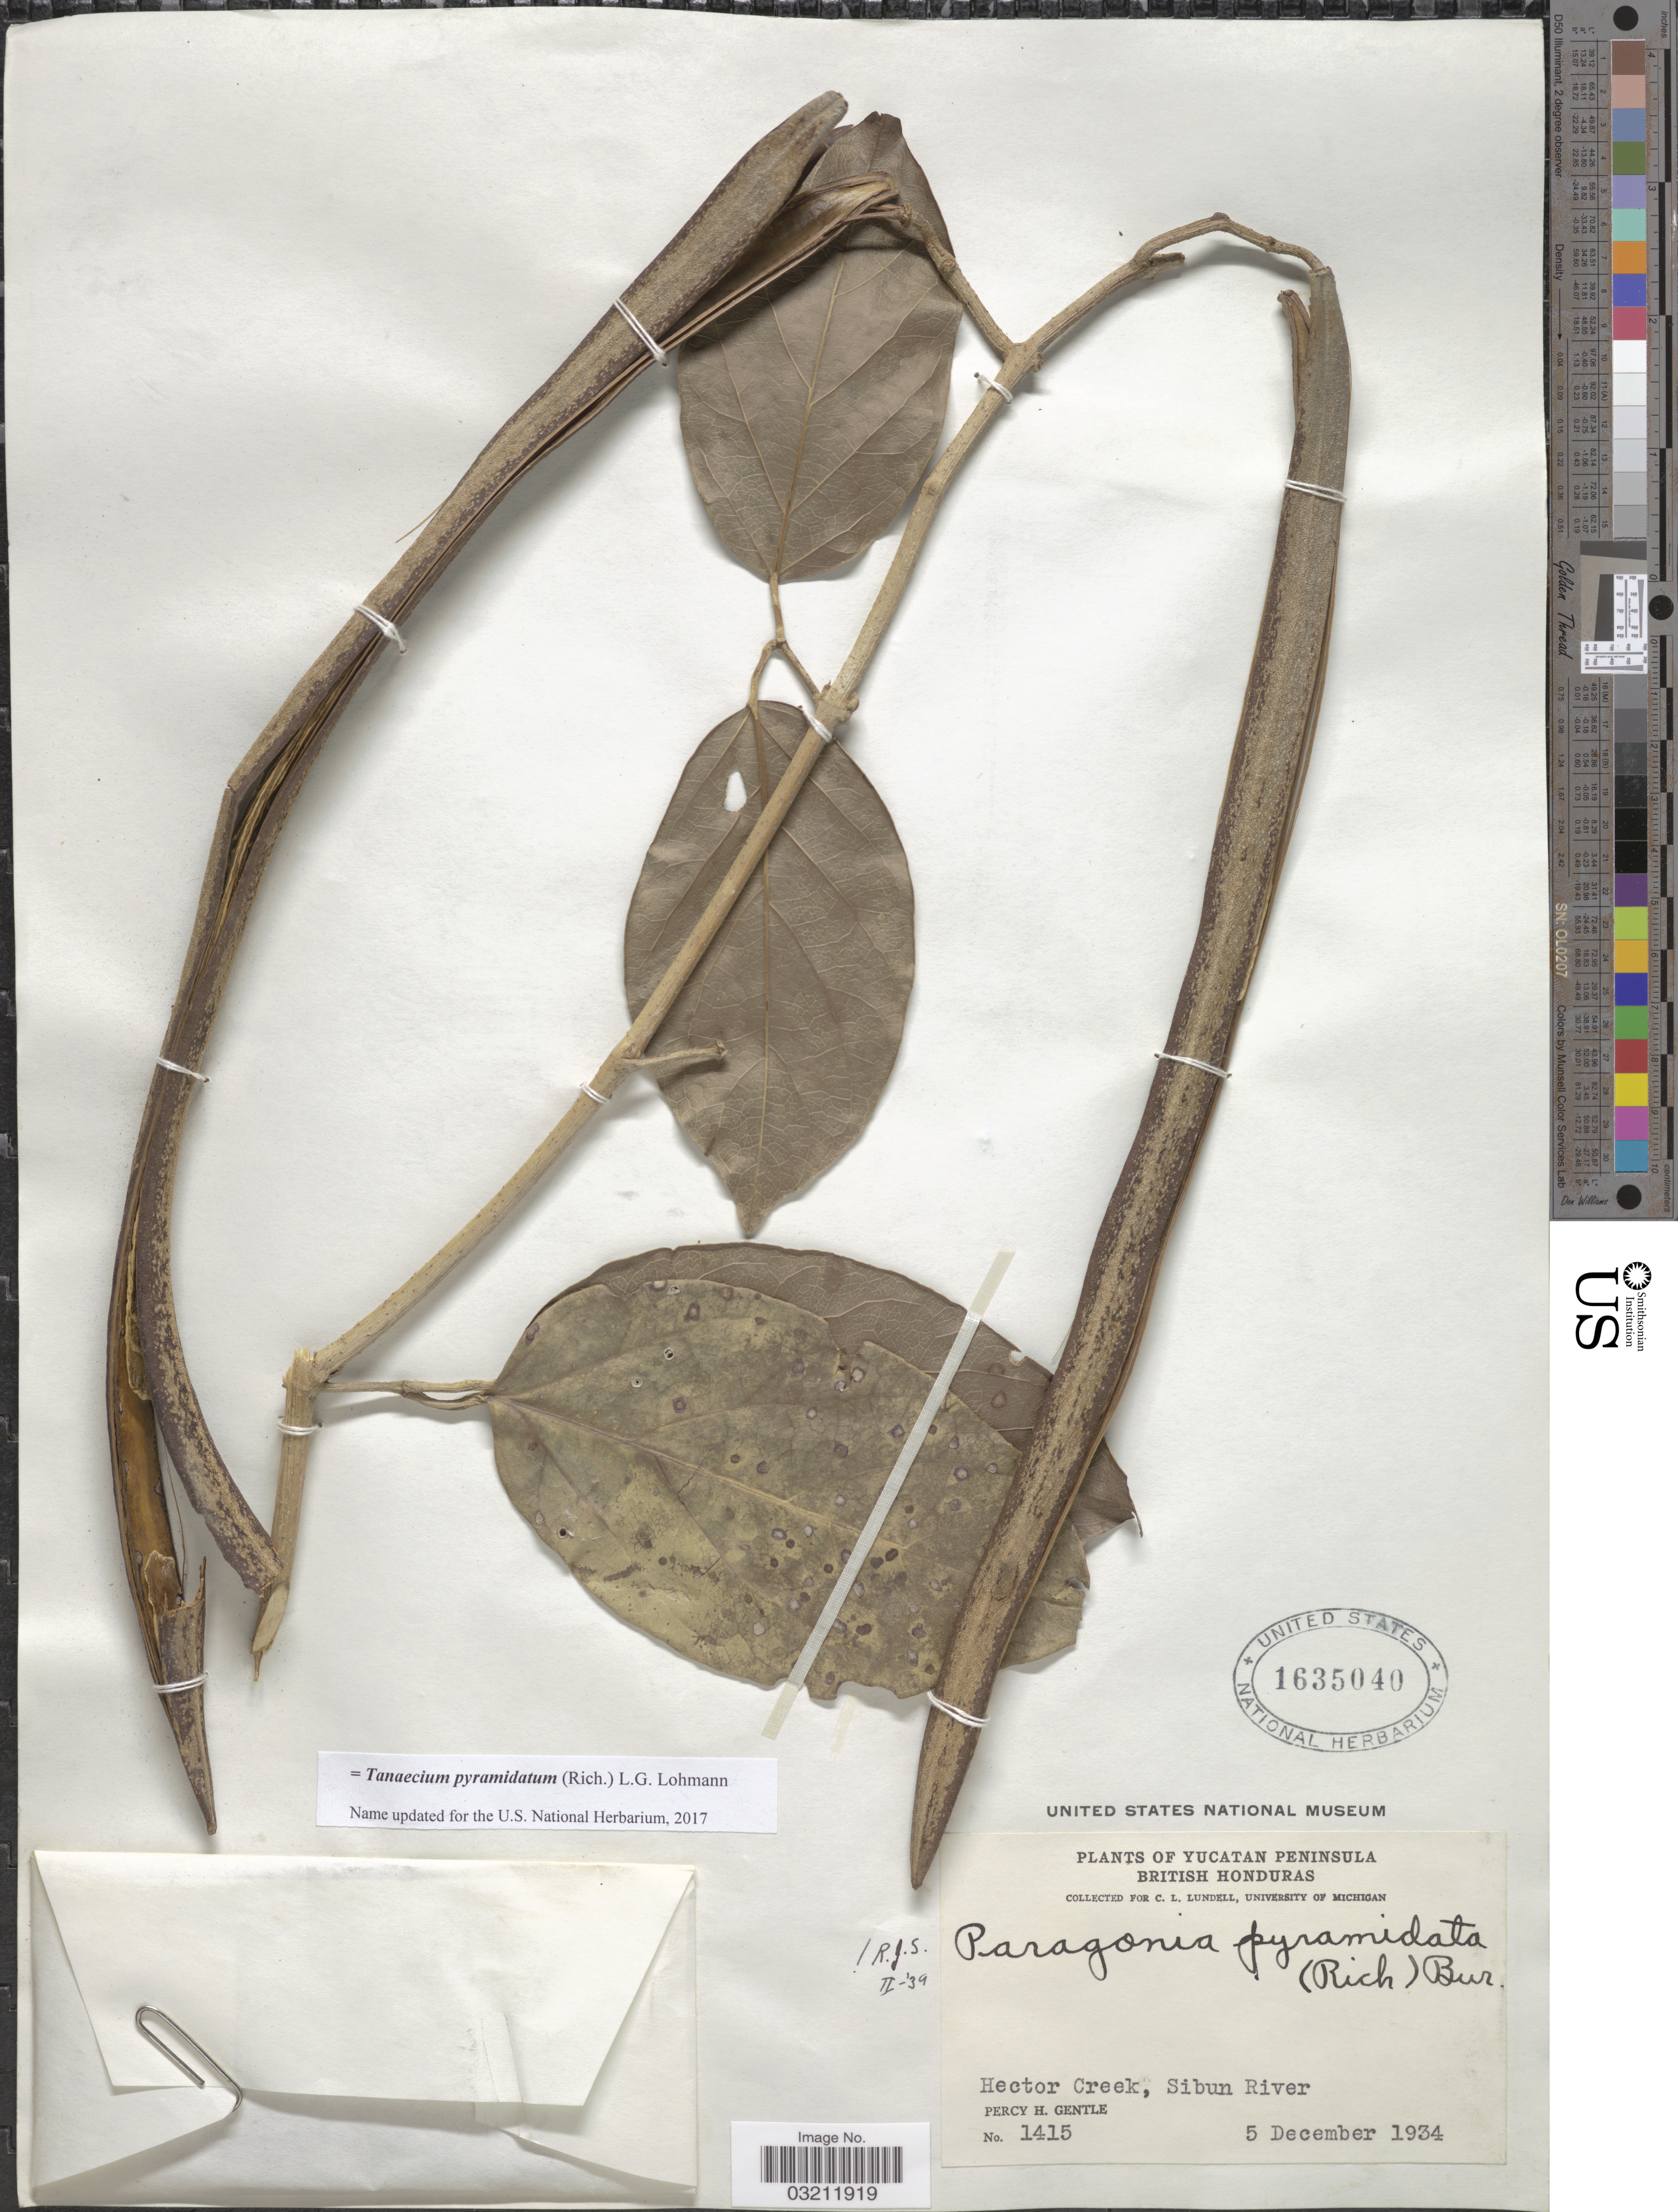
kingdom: Plantae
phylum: Tracheophyta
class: Magnoliopsida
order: Lamiales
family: Bignoniaceae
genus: Tanaecium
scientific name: Tanaecium pyramidatum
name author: (Rich.) L.G. Lohmann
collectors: P. H. Gentle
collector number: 1415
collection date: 1934-12-05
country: Belize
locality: Yucatan Peninsula, British Honduras. Hector Creek, Sibun River.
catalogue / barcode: US 1635040